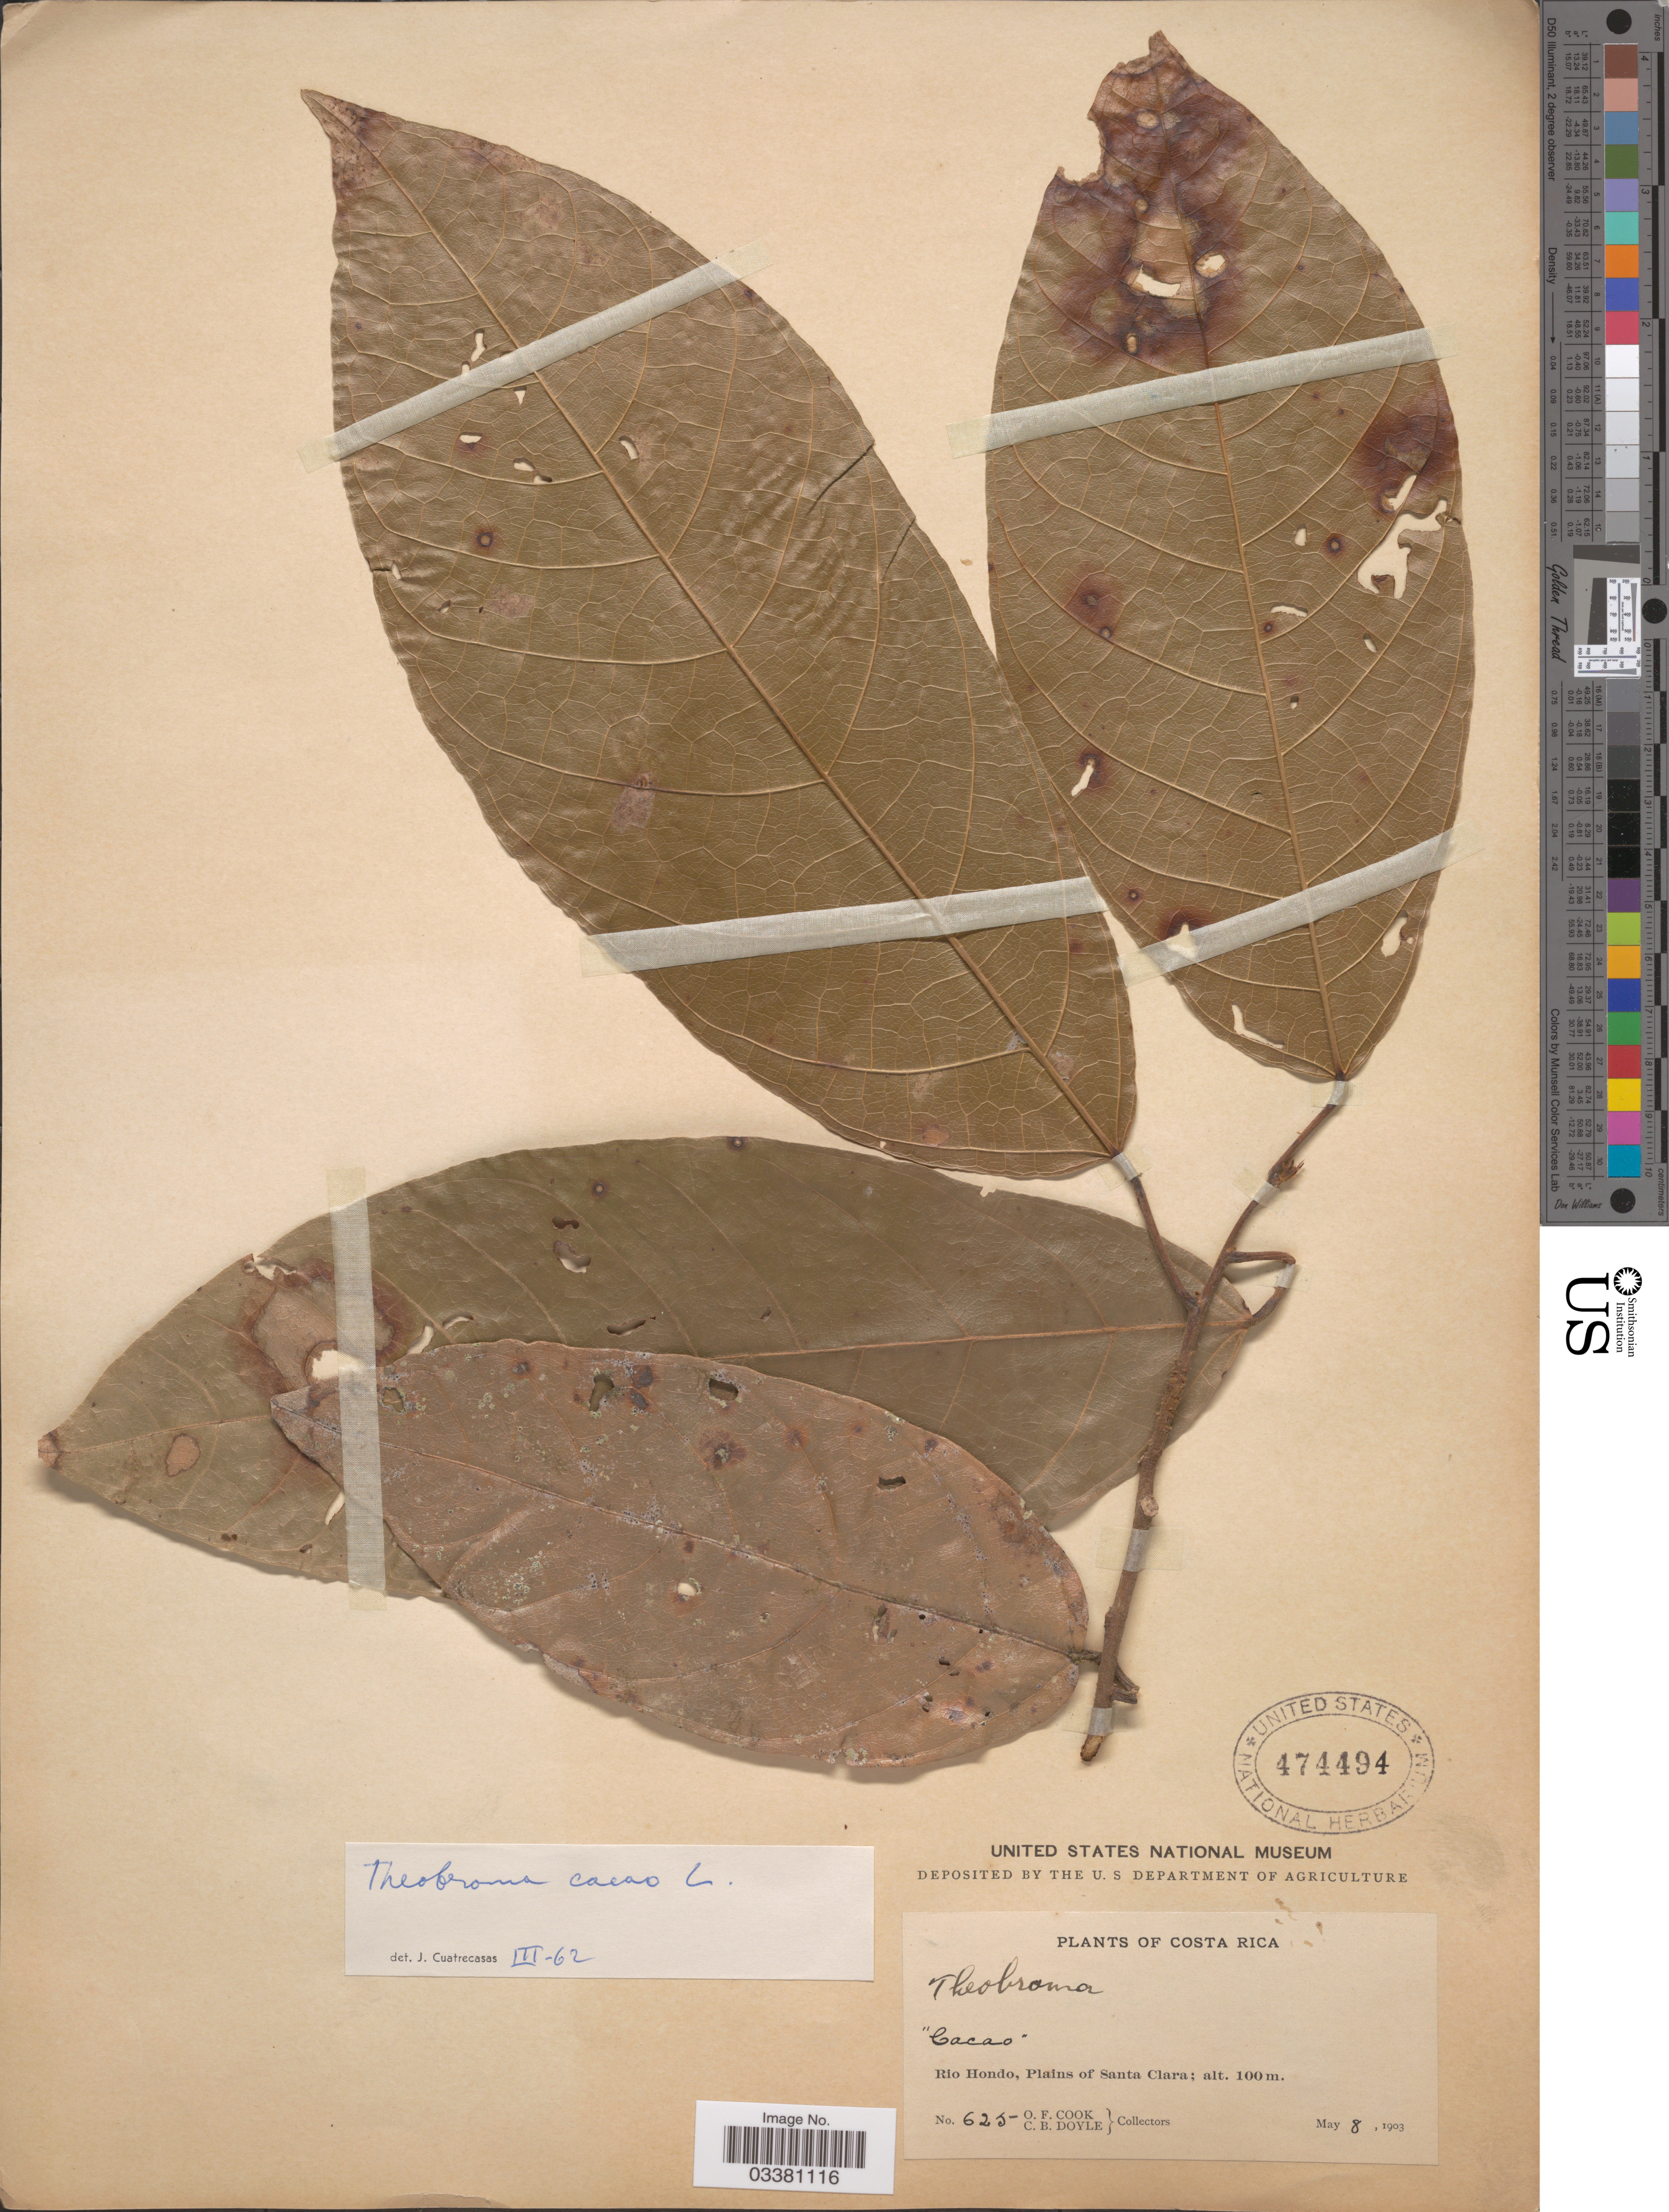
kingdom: Plantae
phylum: Tracheophyta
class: Magnoliopsida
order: Malvales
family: Malvaceae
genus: Theobroma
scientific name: Theobroma cacao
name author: L.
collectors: O. F. Cook & C. Doyle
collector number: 625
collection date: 1903-05-08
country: Costa Rica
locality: Rio Hondo, Plains of Santa Clara.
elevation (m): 100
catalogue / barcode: US 474494